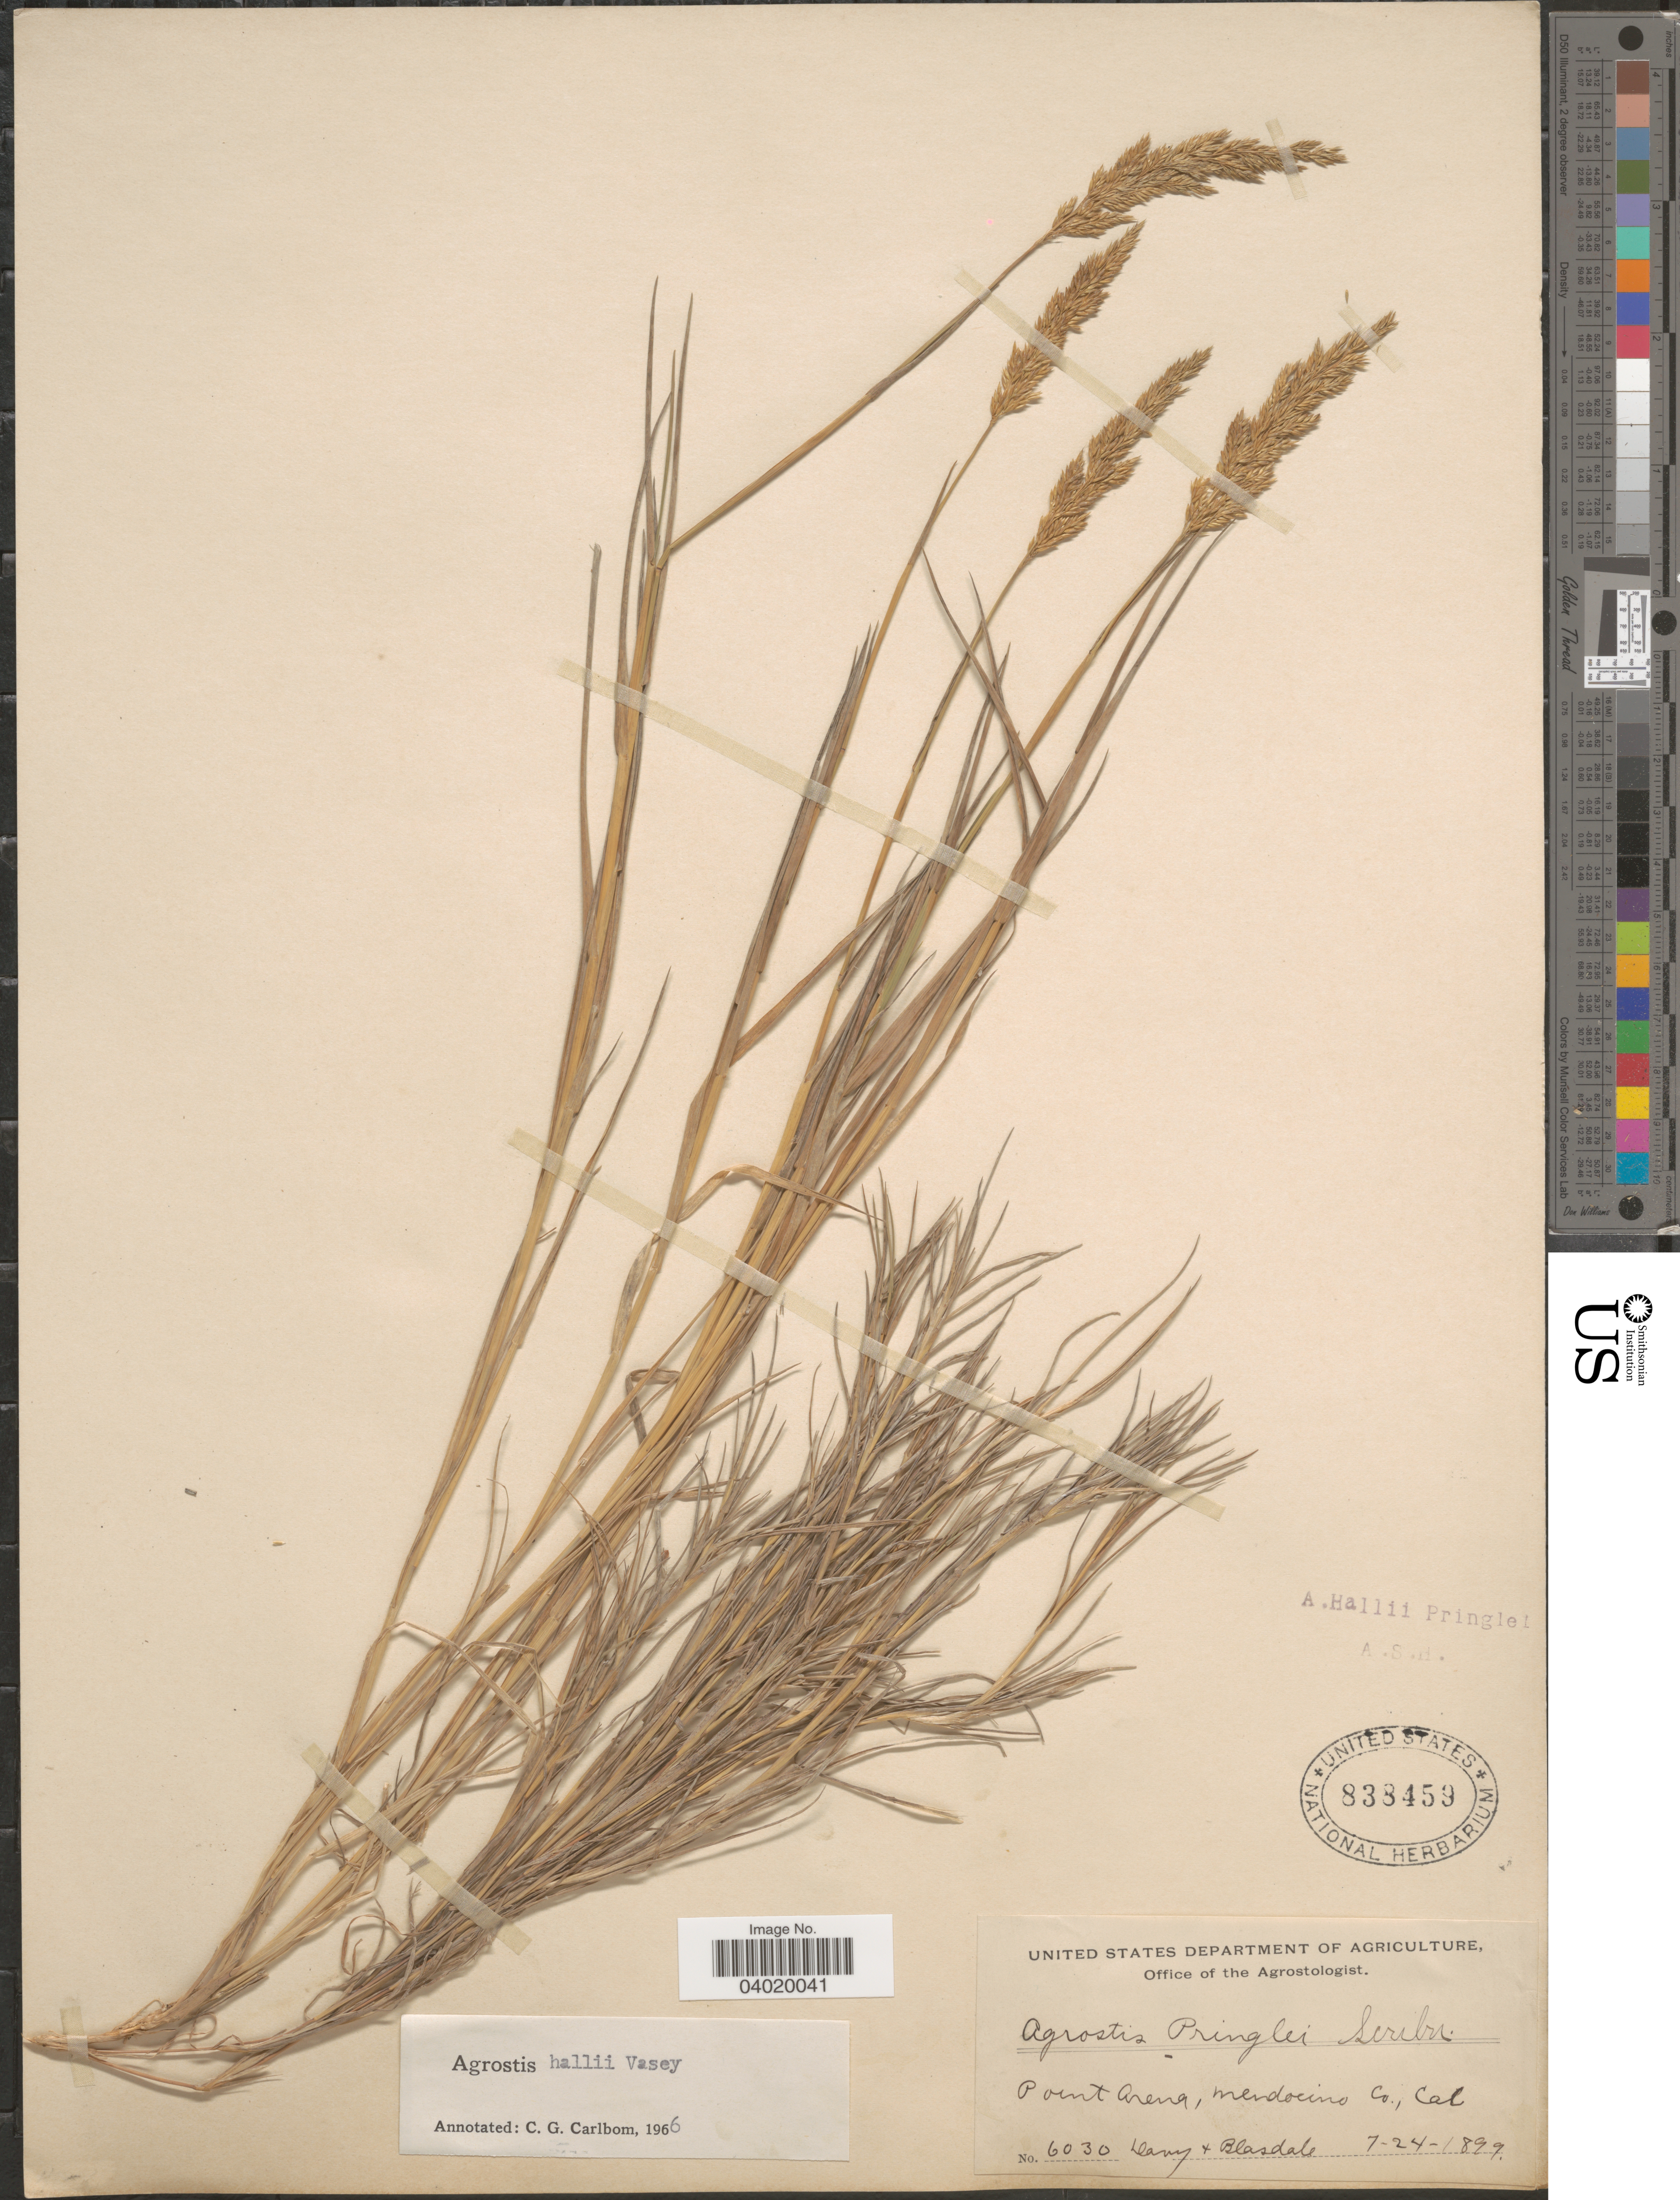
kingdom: Plantae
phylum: Tracheophyta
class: Liliopsida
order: Poales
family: Poaceae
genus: Agrostis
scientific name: Agrostis hallii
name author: Vasey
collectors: Davy & Blasdale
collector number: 6030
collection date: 1899-07-24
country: United States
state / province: California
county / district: Mendocino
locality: Point Arena, Mendocino Co.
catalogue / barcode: US 838459